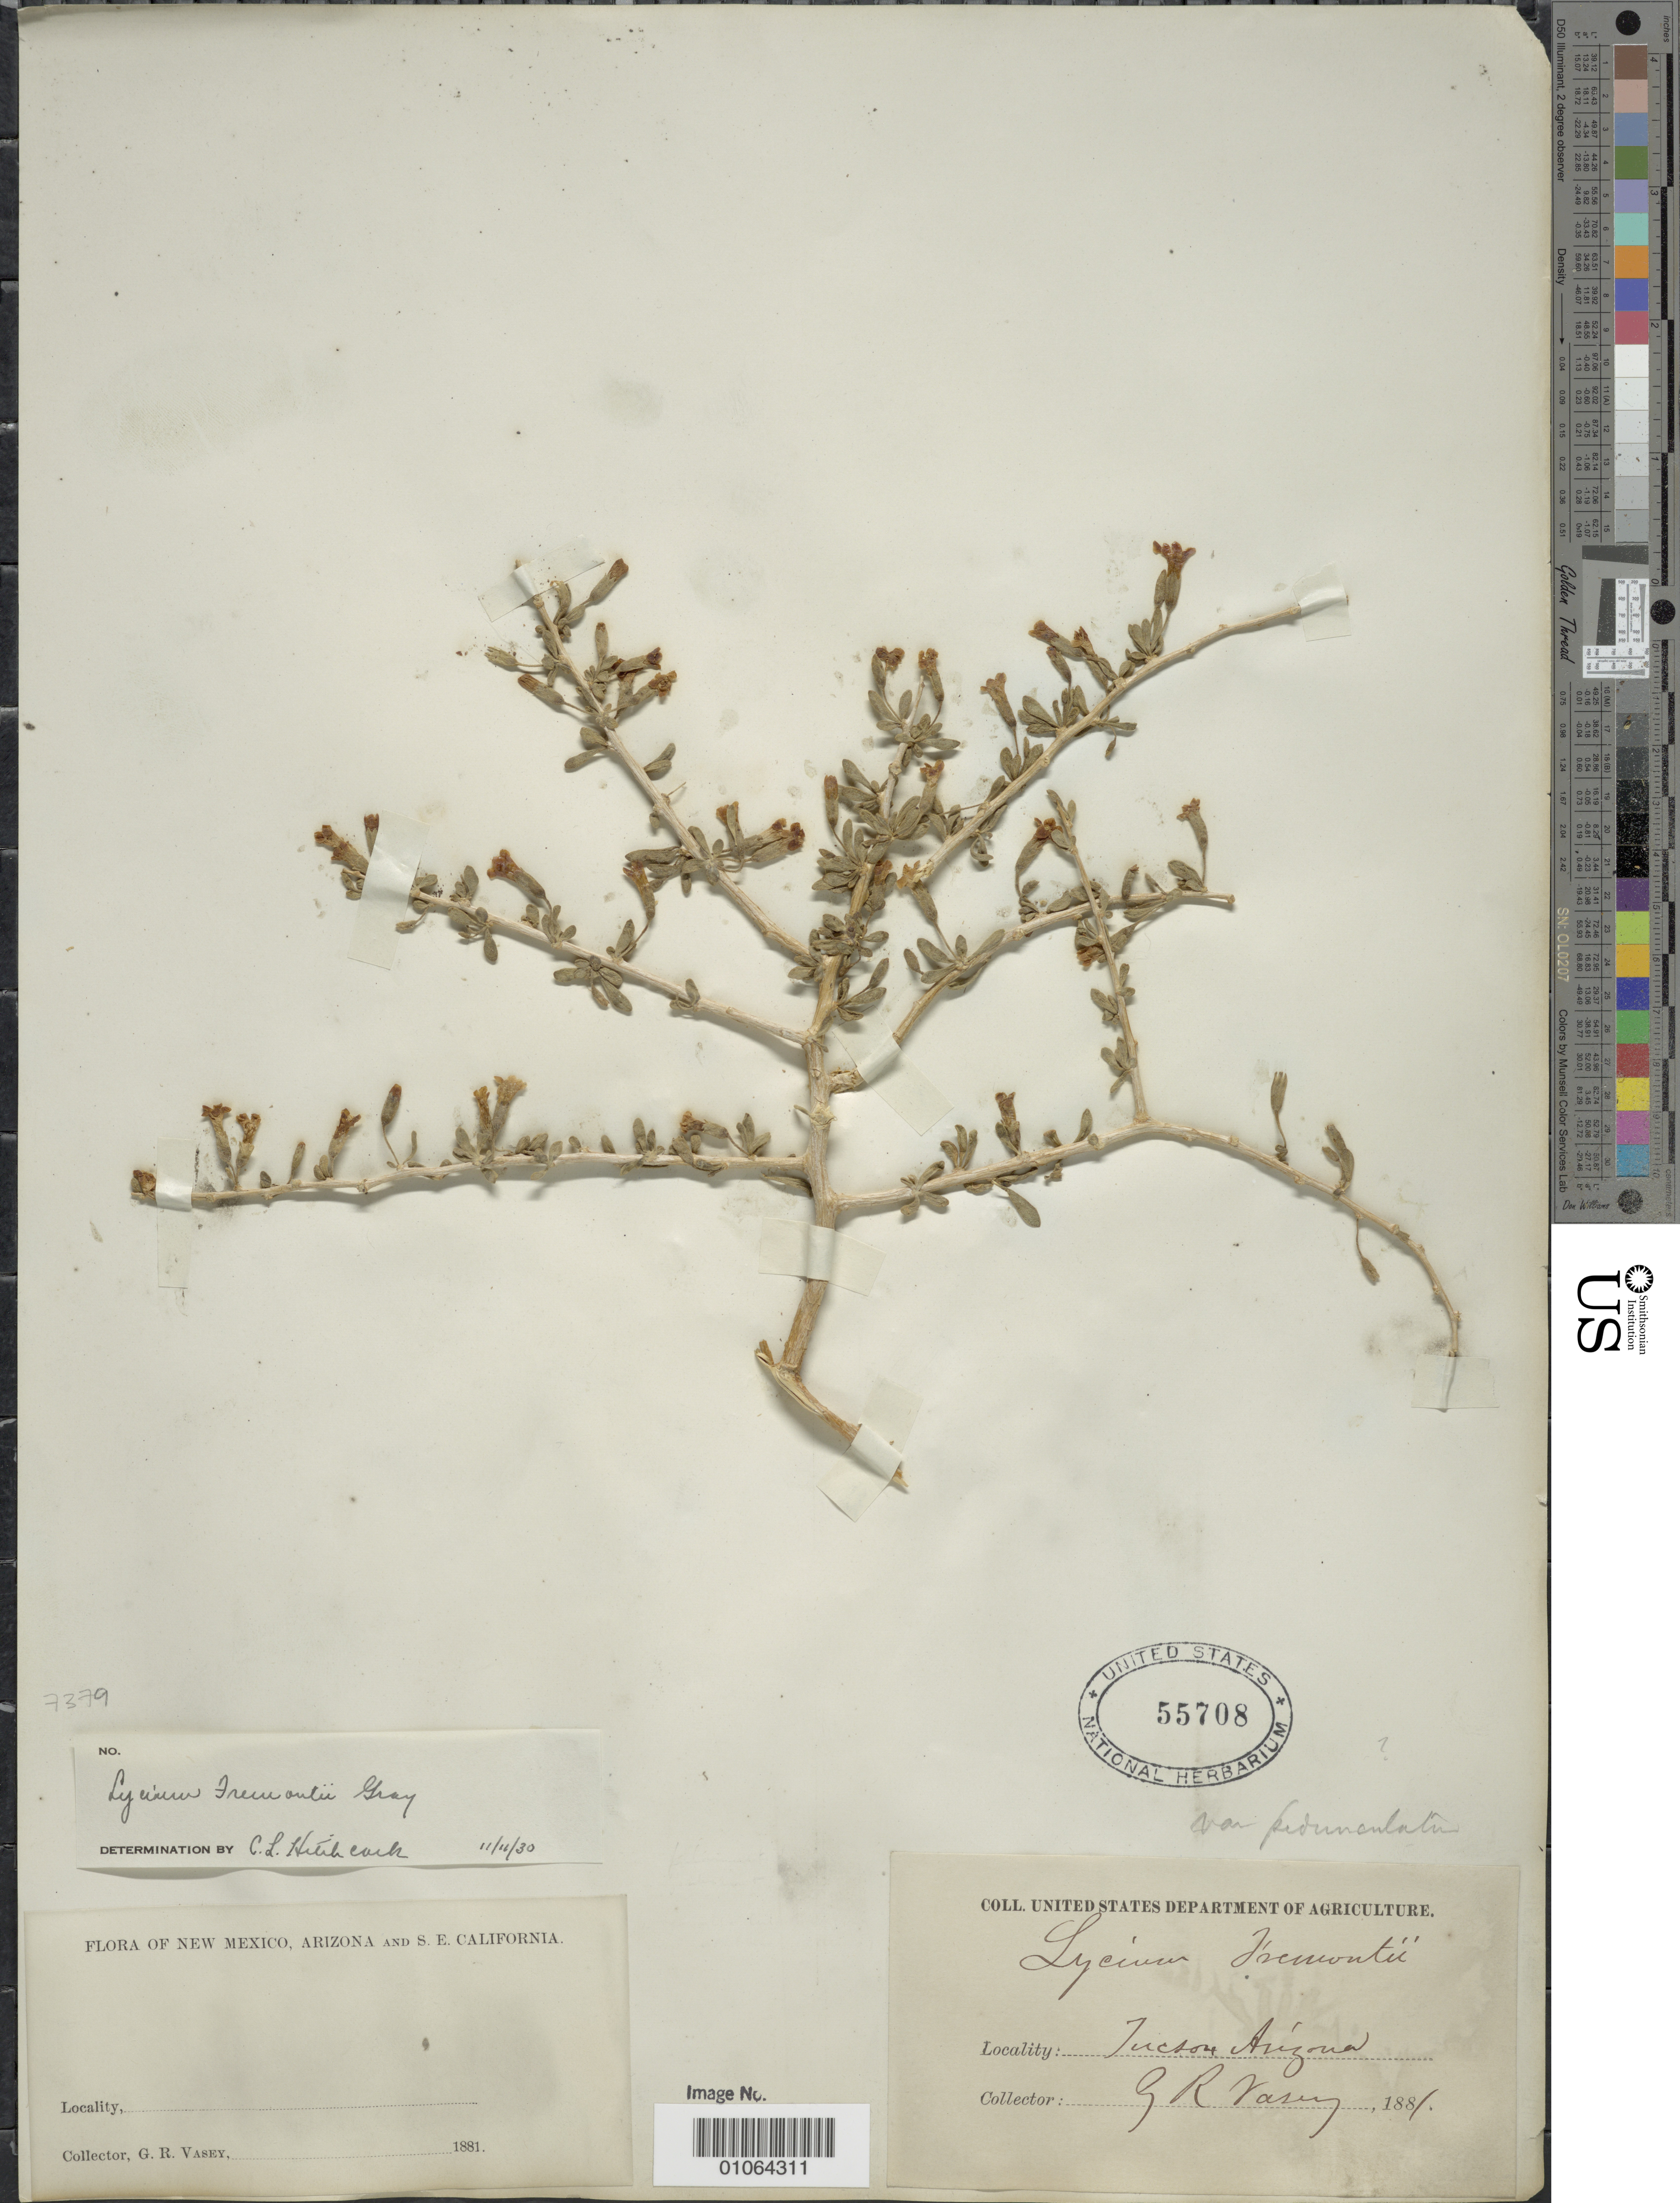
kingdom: Plantae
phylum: Tracheophyta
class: Magnoliopsida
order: Solanales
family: Solanaceae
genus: Lycium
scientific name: Lycium fremontii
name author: A. Gray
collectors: G. Vasey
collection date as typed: Mar 1881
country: United States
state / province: Arizona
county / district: Pima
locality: Tucson.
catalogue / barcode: US 55708